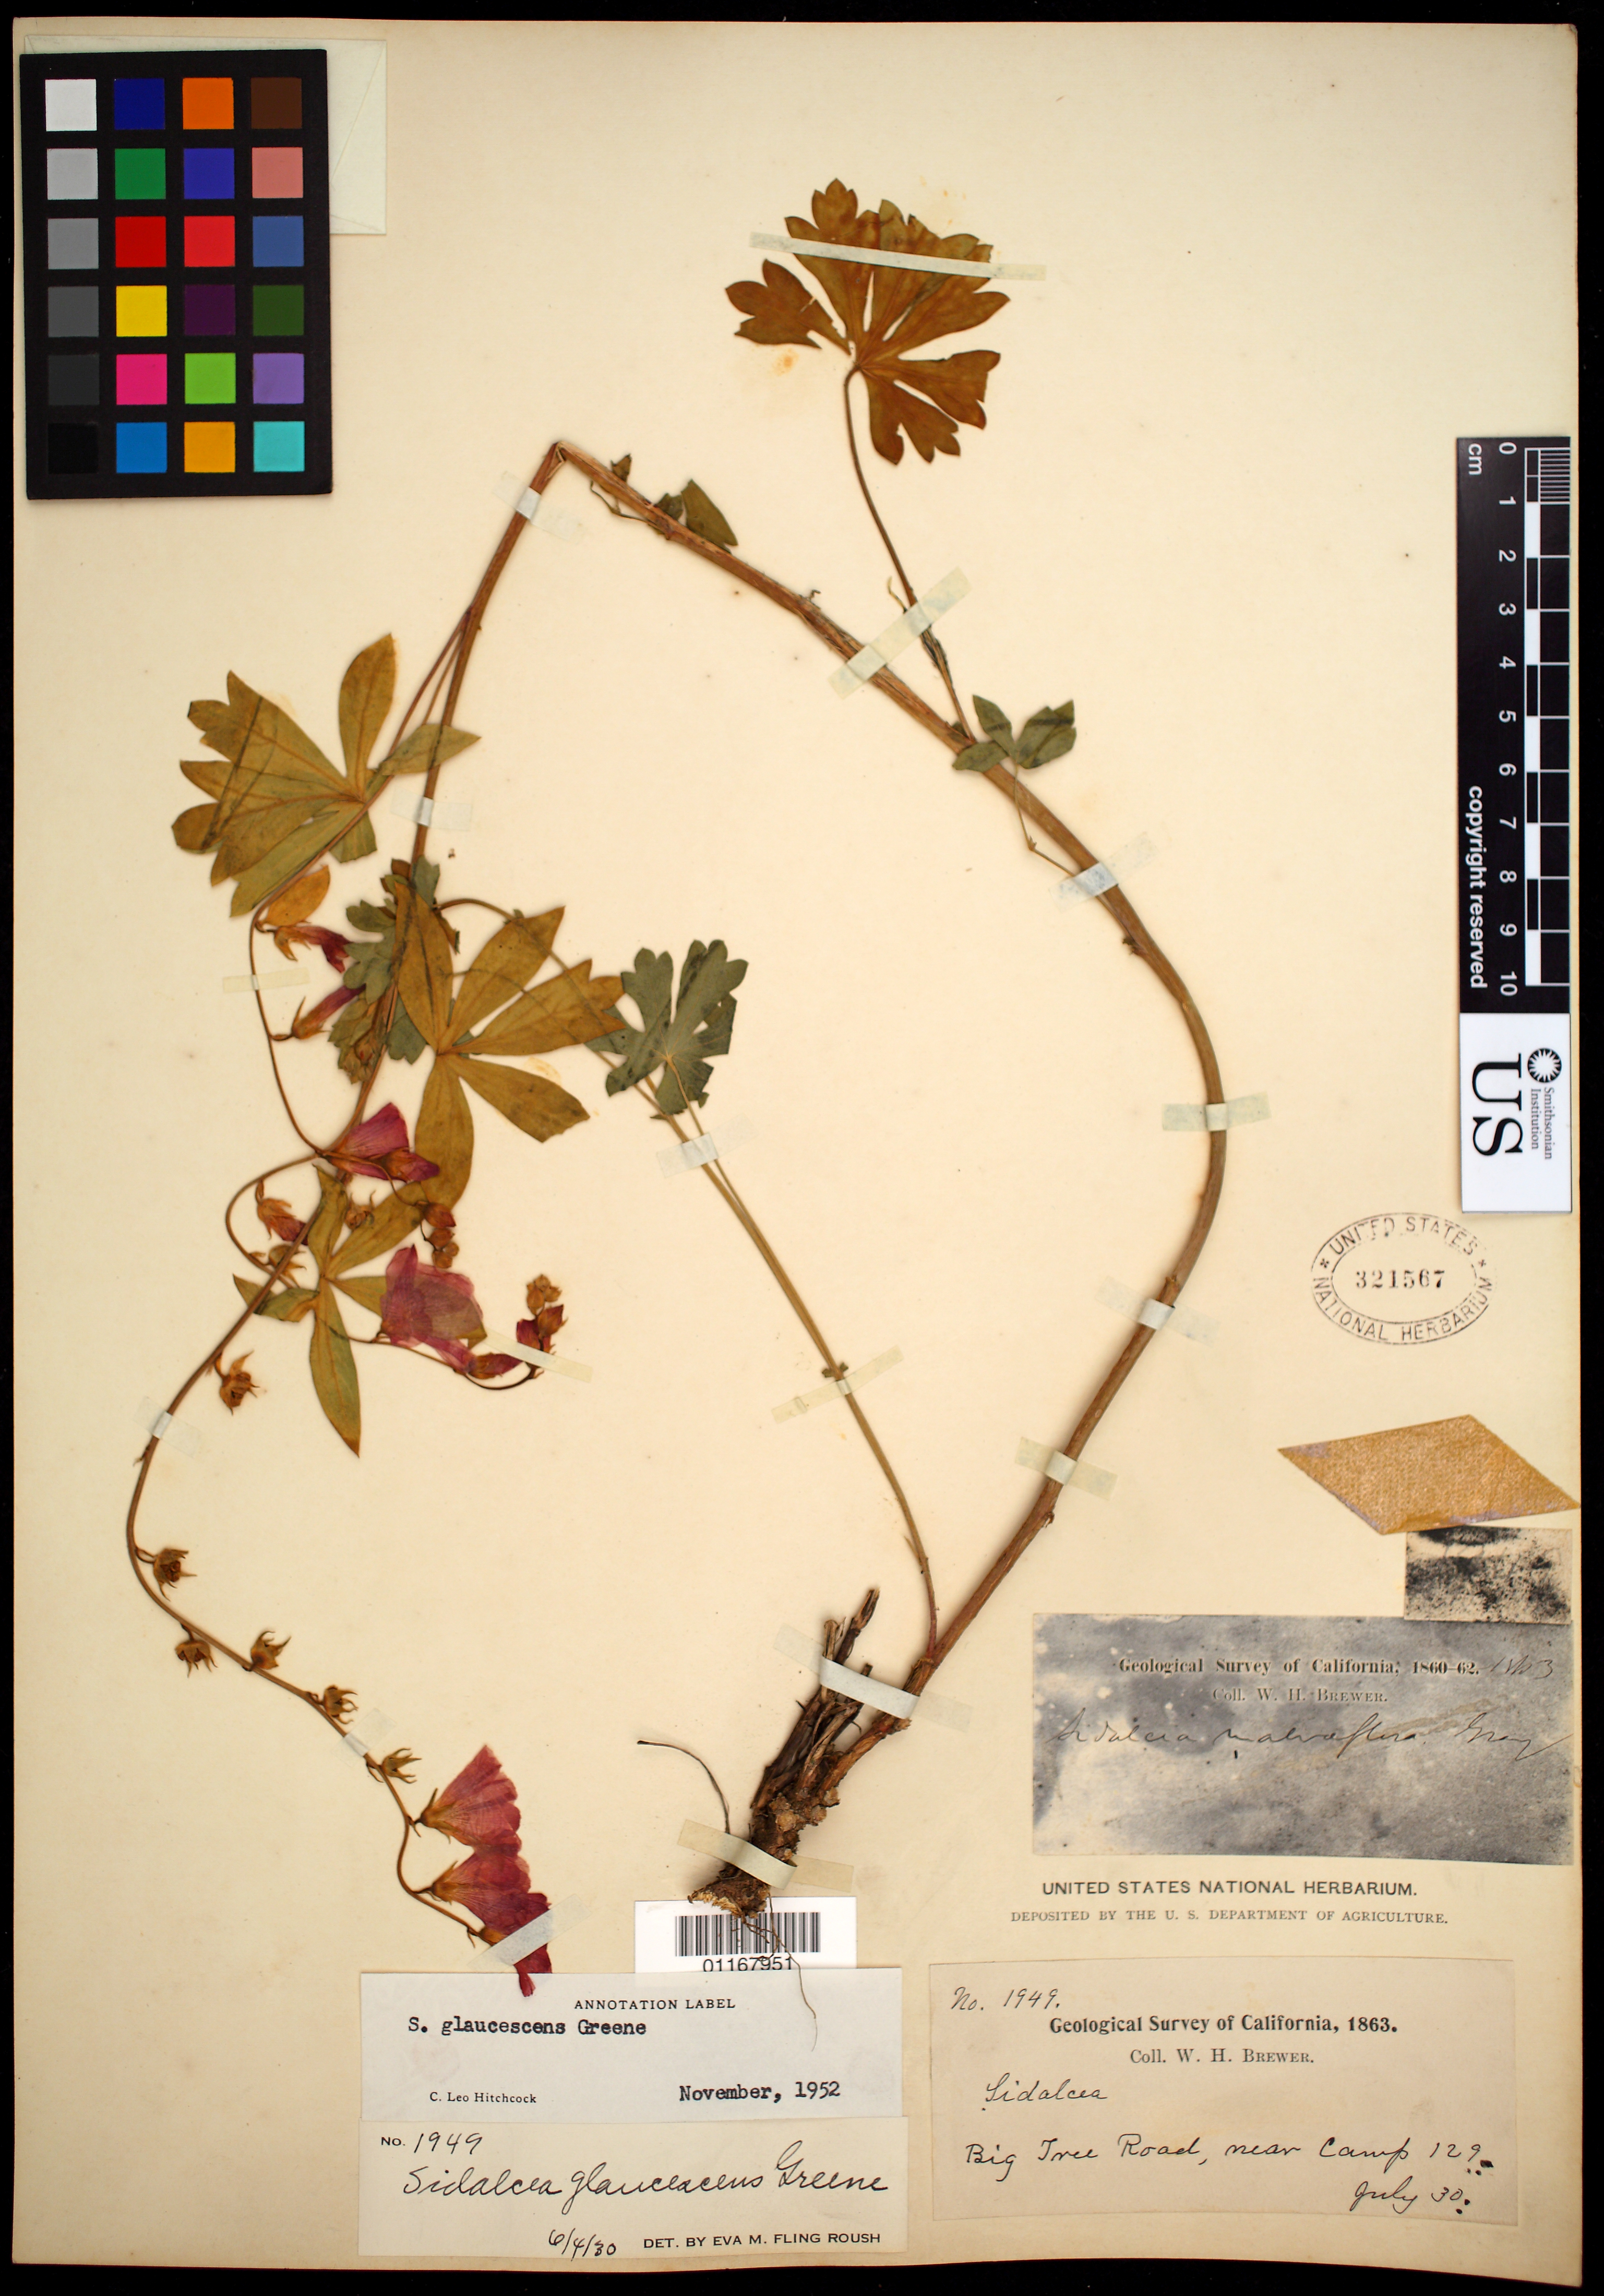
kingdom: Plantae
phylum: Tracheophyta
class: Magnoliopsida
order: Malvales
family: Malvaceae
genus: Sidalcea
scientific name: Sidalcea glaucescens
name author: Greene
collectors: W. H. Brewer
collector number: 1949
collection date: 1863-07-30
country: United States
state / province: California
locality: Big Tree Road, near Camp 129.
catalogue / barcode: US 321567